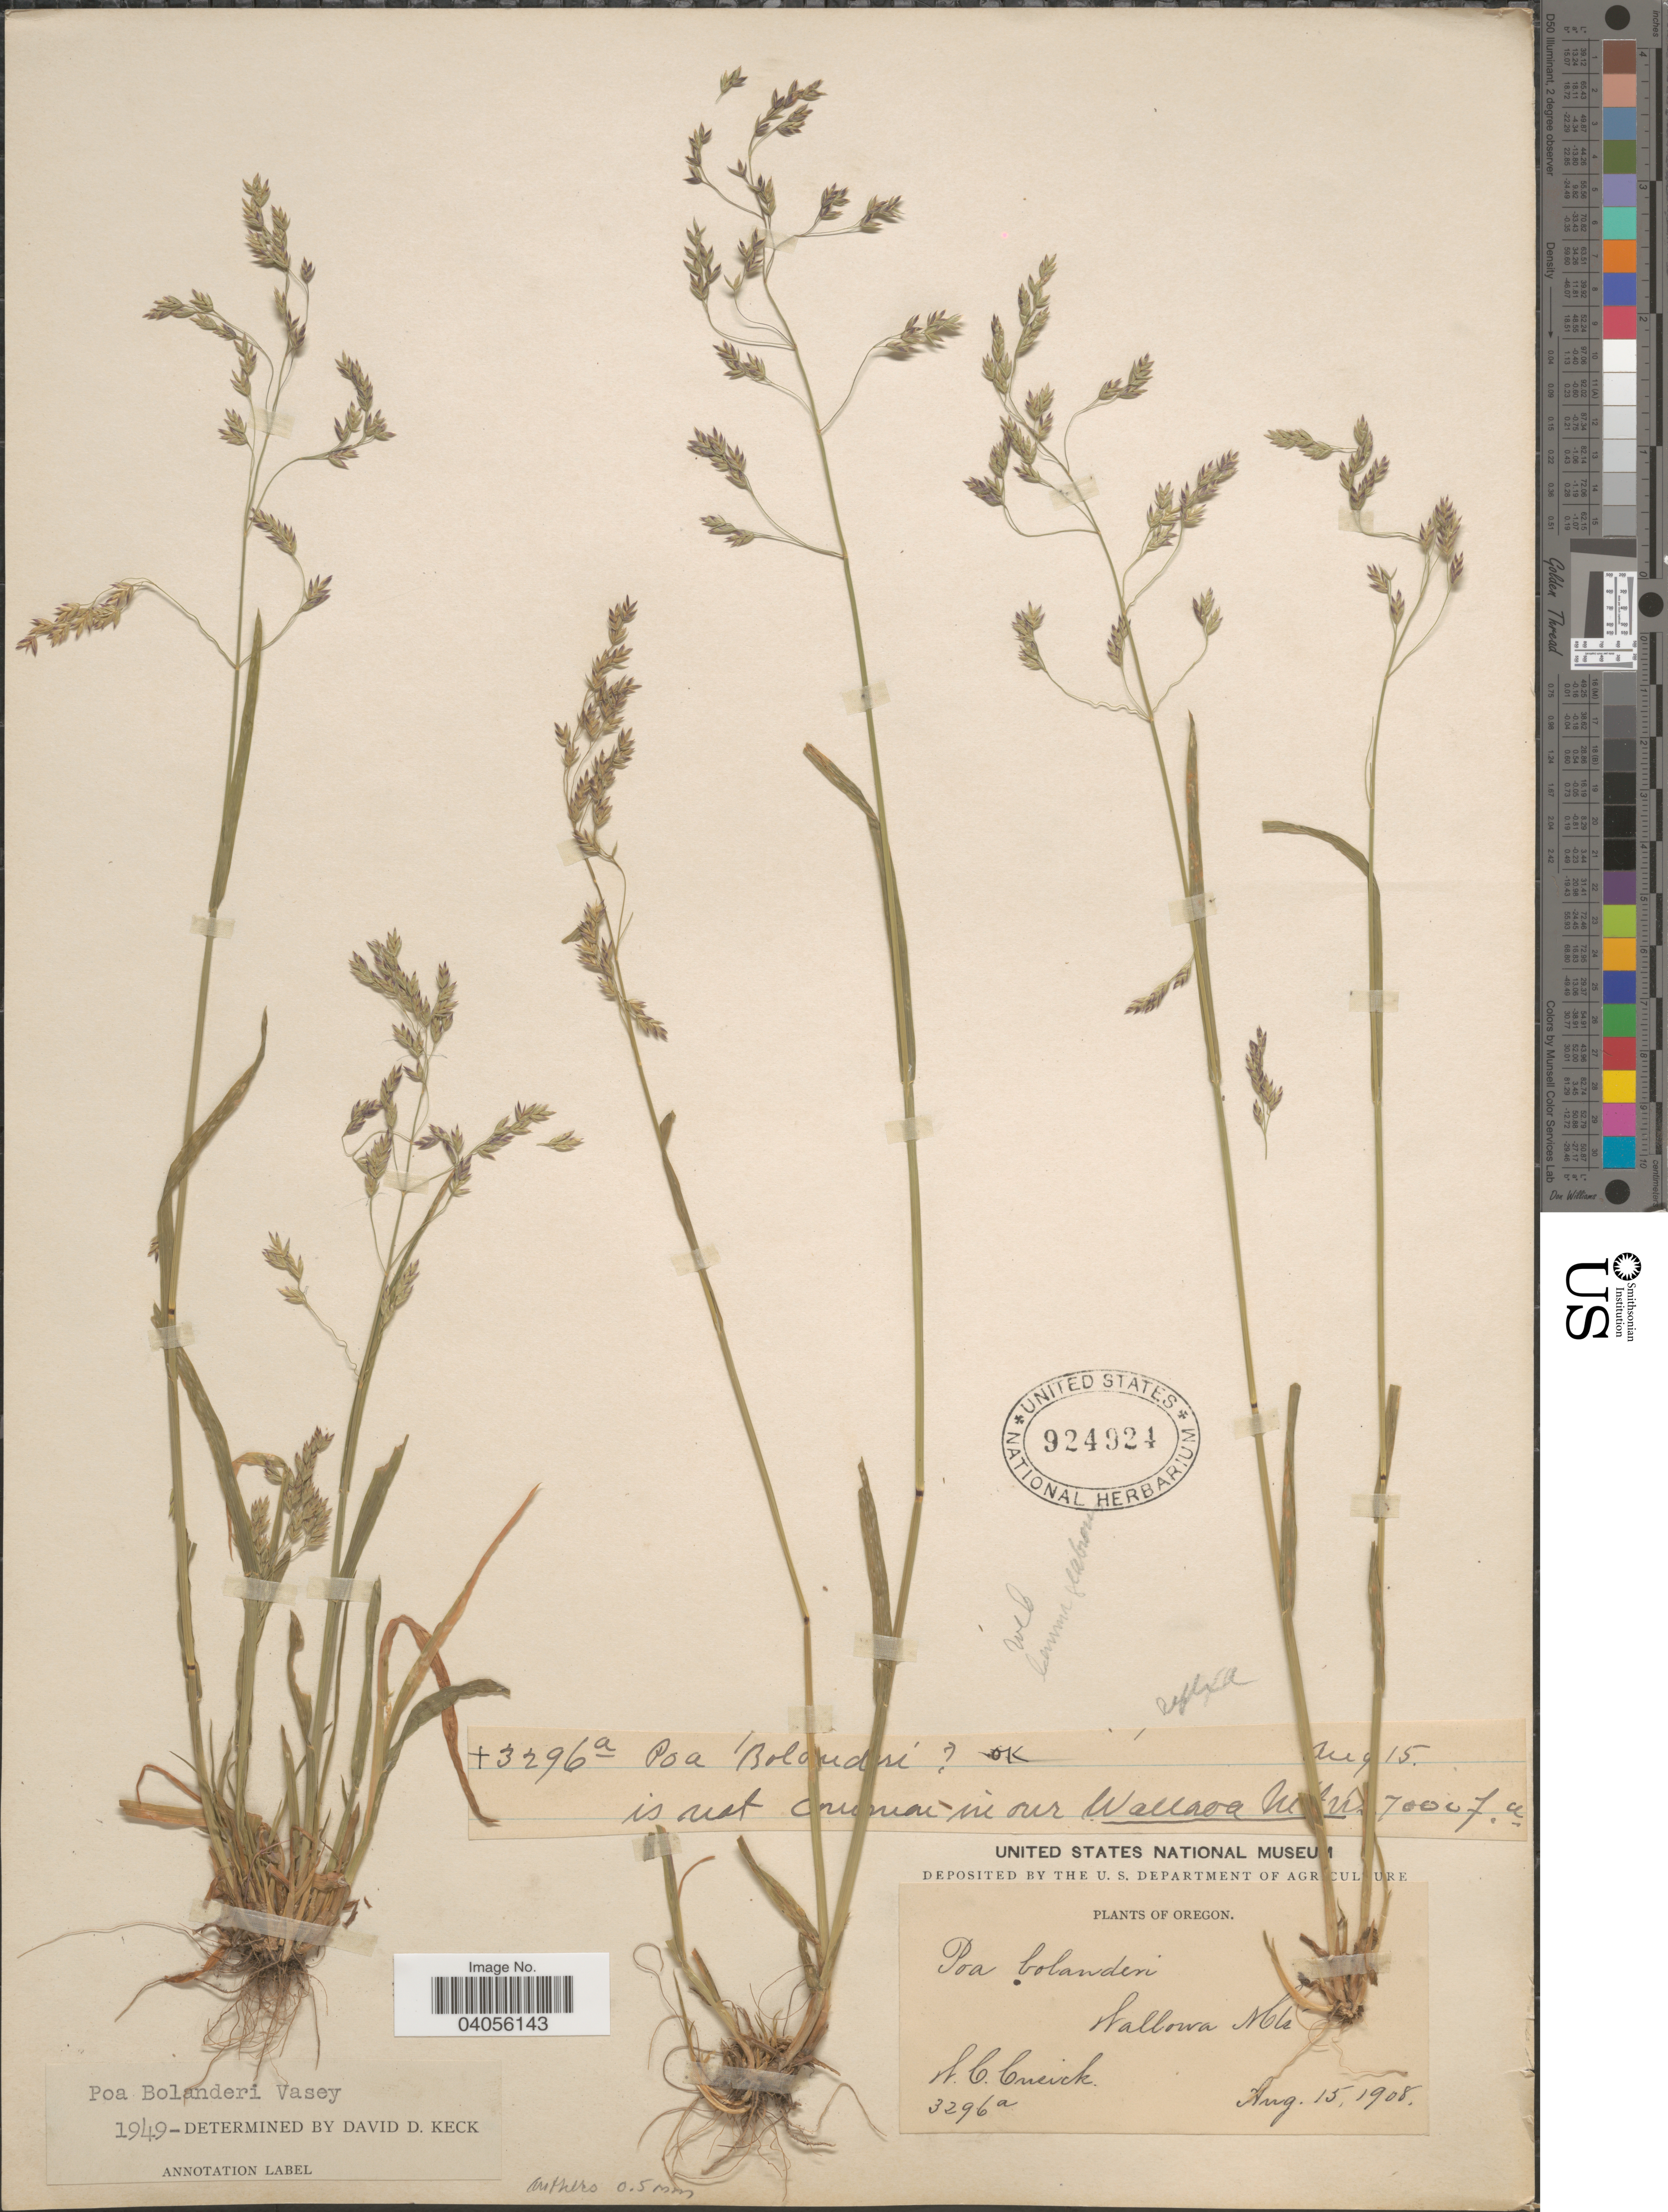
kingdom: Plantae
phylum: Tracheophyta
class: Liliopsida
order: Poales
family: Poaceae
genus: Poa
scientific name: Poa bolanderi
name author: Vasey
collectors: W. C. Cusick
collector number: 3296a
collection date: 1908-08-15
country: United States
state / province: Oregon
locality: Wallowa Mts.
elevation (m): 2134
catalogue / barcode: US 924924